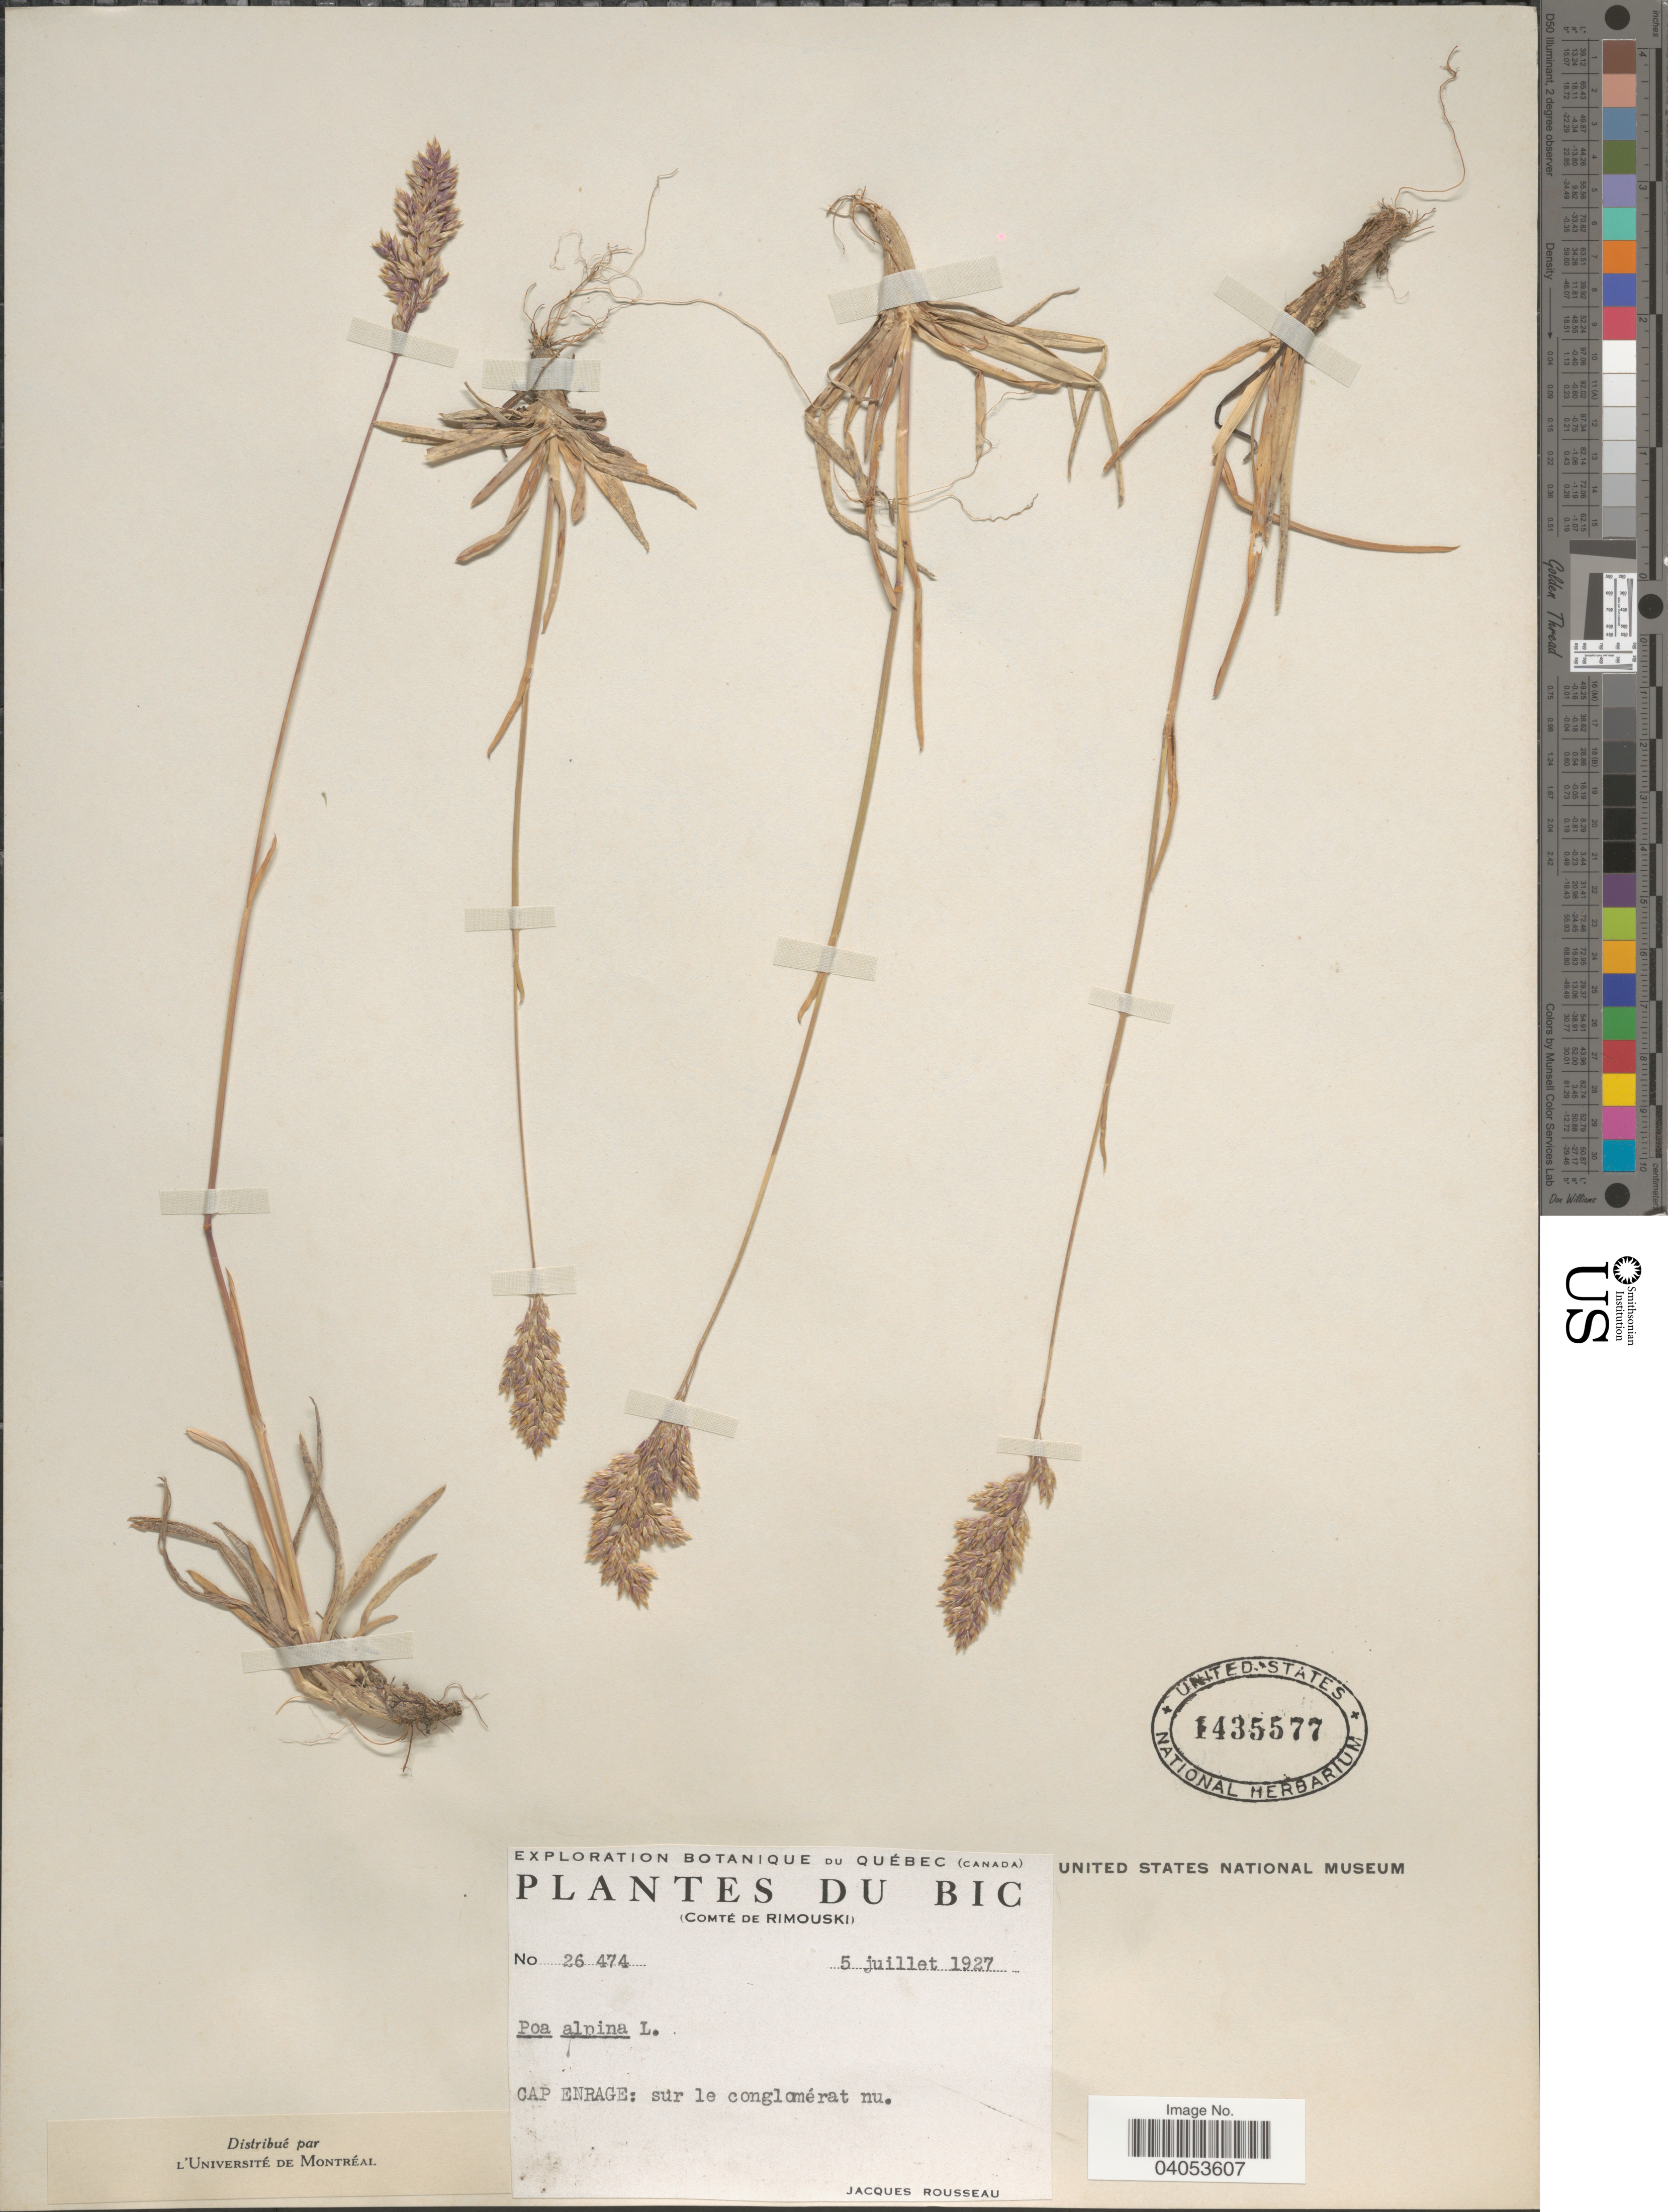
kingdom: Plantae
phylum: Tracheophyta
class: Liliopsida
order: Poales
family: Poaceae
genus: Poa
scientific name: Poa alpina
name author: L.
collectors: J. Rousseau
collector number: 26474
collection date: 1927-07-05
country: Canada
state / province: Quebec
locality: Bic (Comté de Rimouski). Cap Enrage: sur le conglomérat nu.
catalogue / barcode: US 1435577